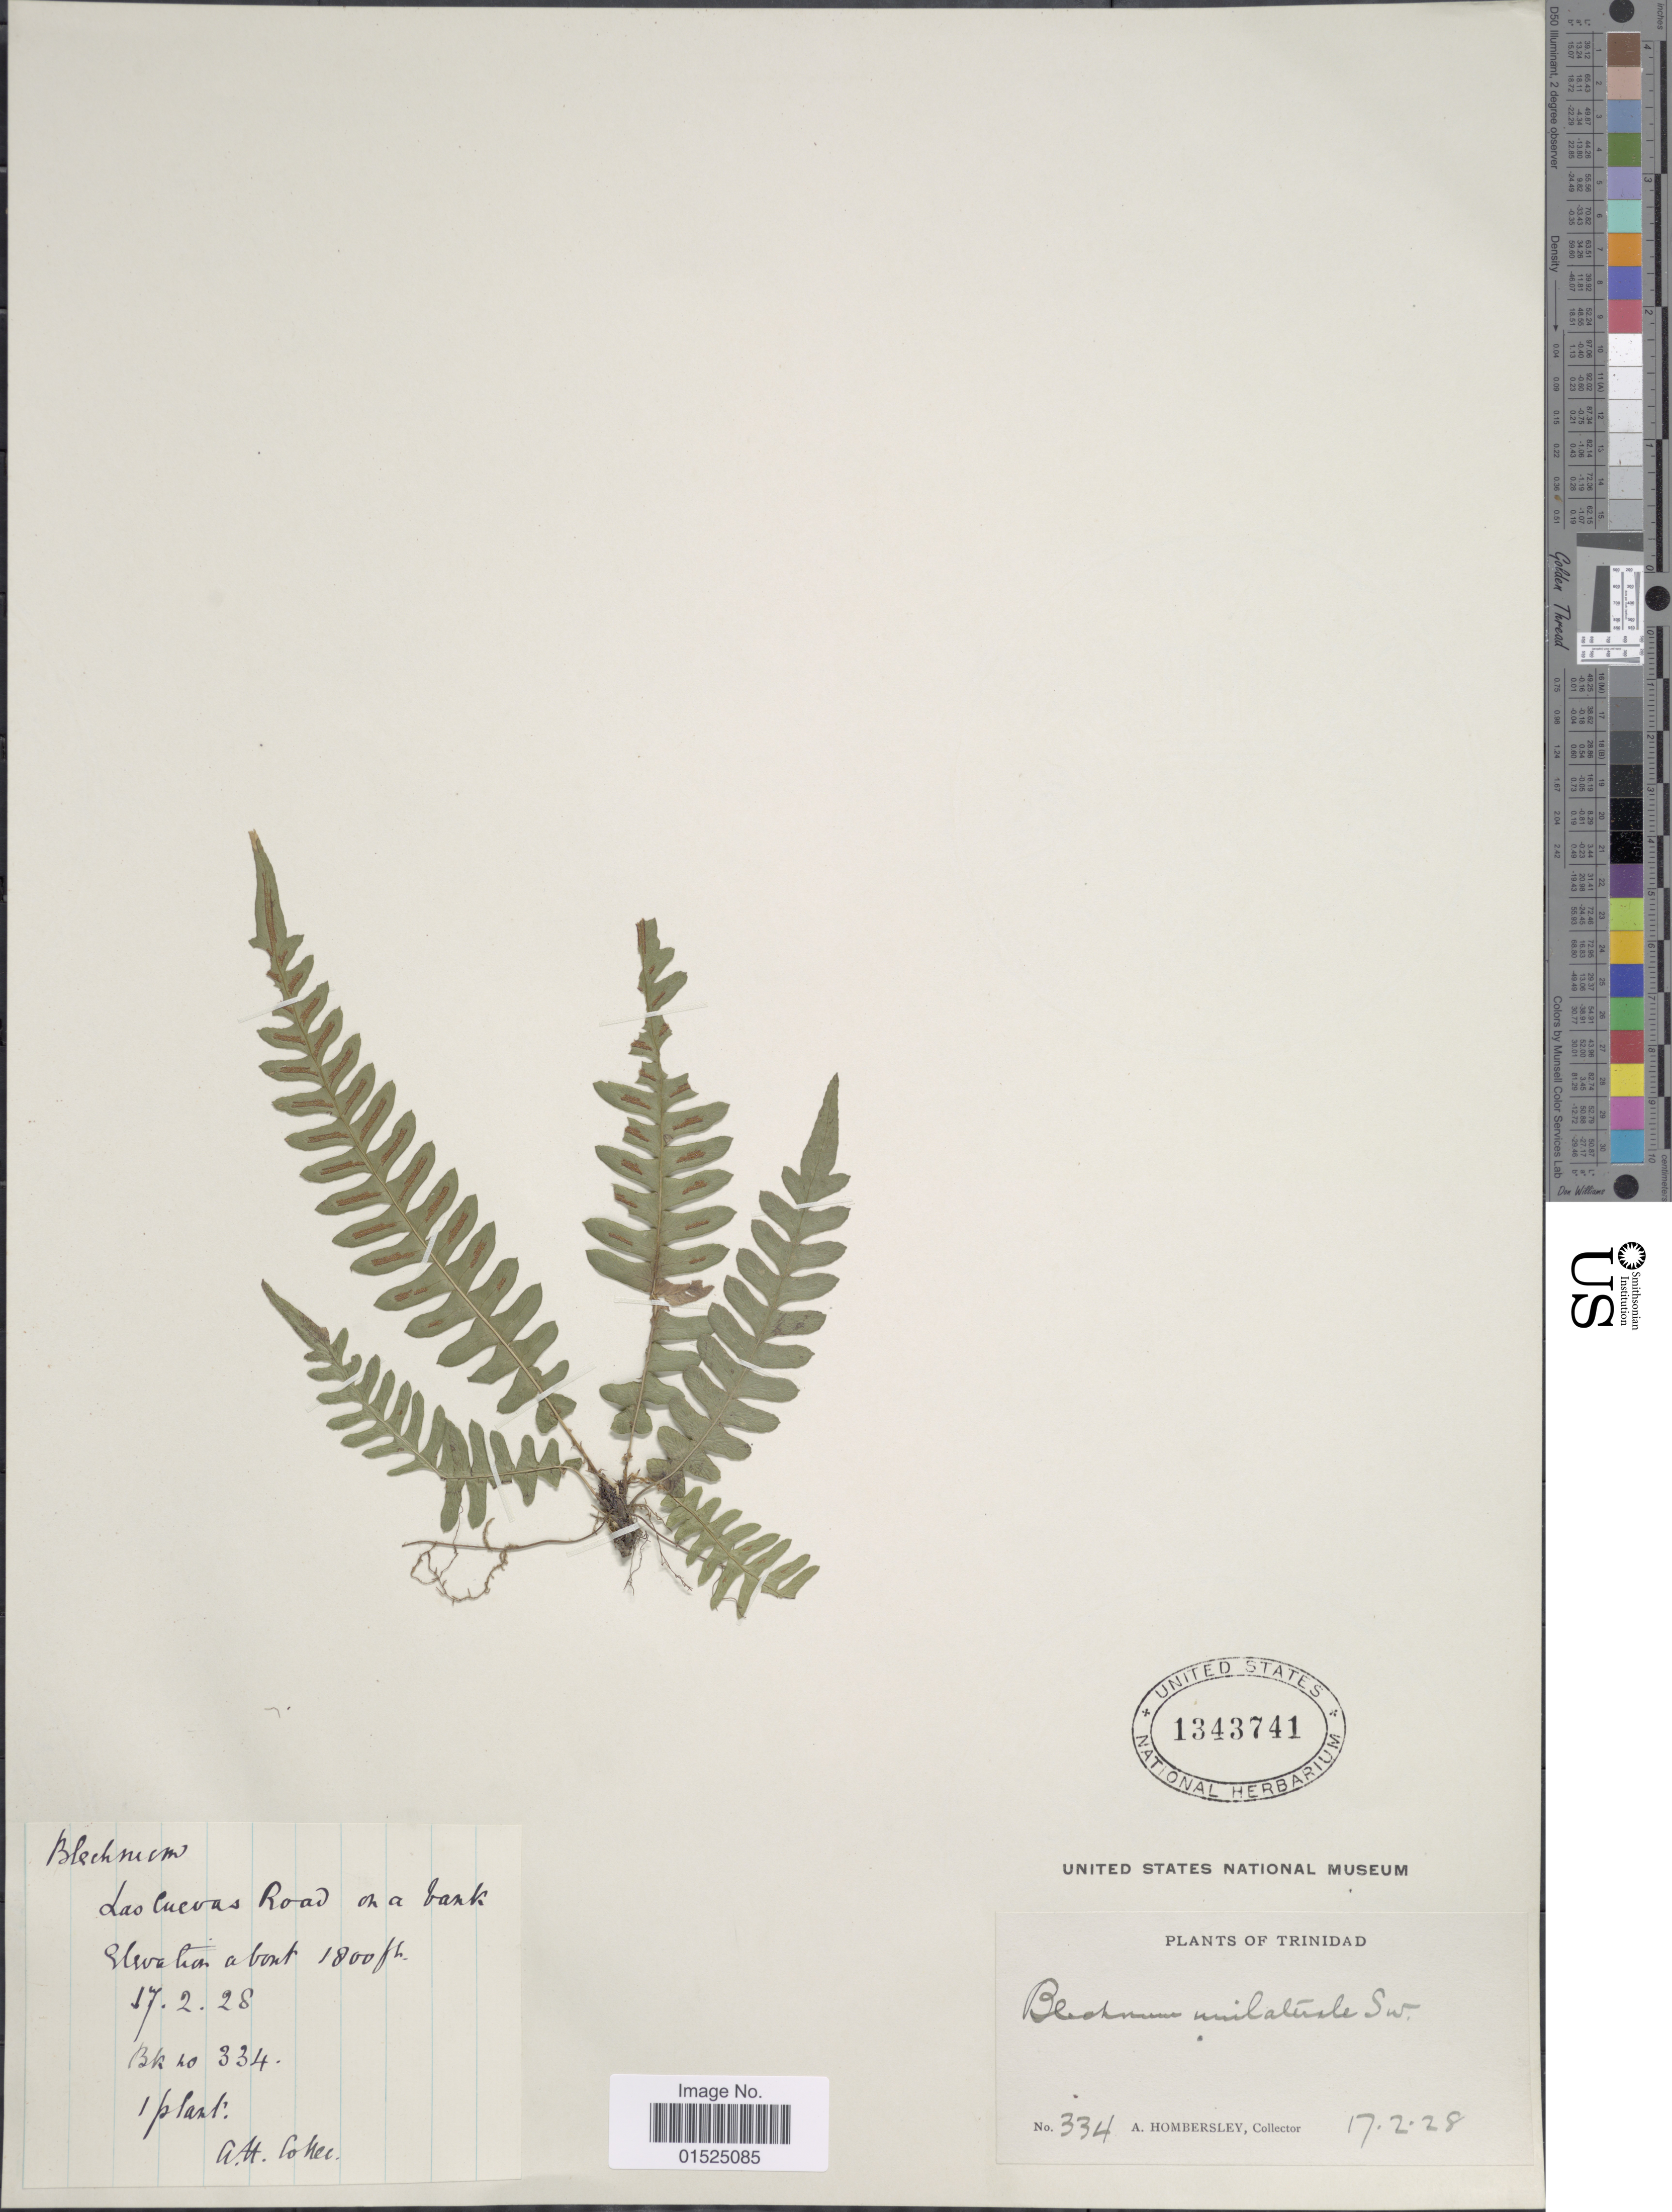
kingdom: Plantae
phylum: Tracheophyta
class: Polypodiopsida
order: Polypodiales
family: Blechnaceae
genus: Blechnum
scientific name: Blechnum unilaterale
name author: Sw.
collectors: A. Hombersley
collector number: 334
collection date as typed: Transcribed d/m/y: 17/2/28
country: Trinidad and Tobago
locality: Las Cuevas Road on a bank. Trinidad.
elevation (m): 549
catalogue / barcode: US 1343741